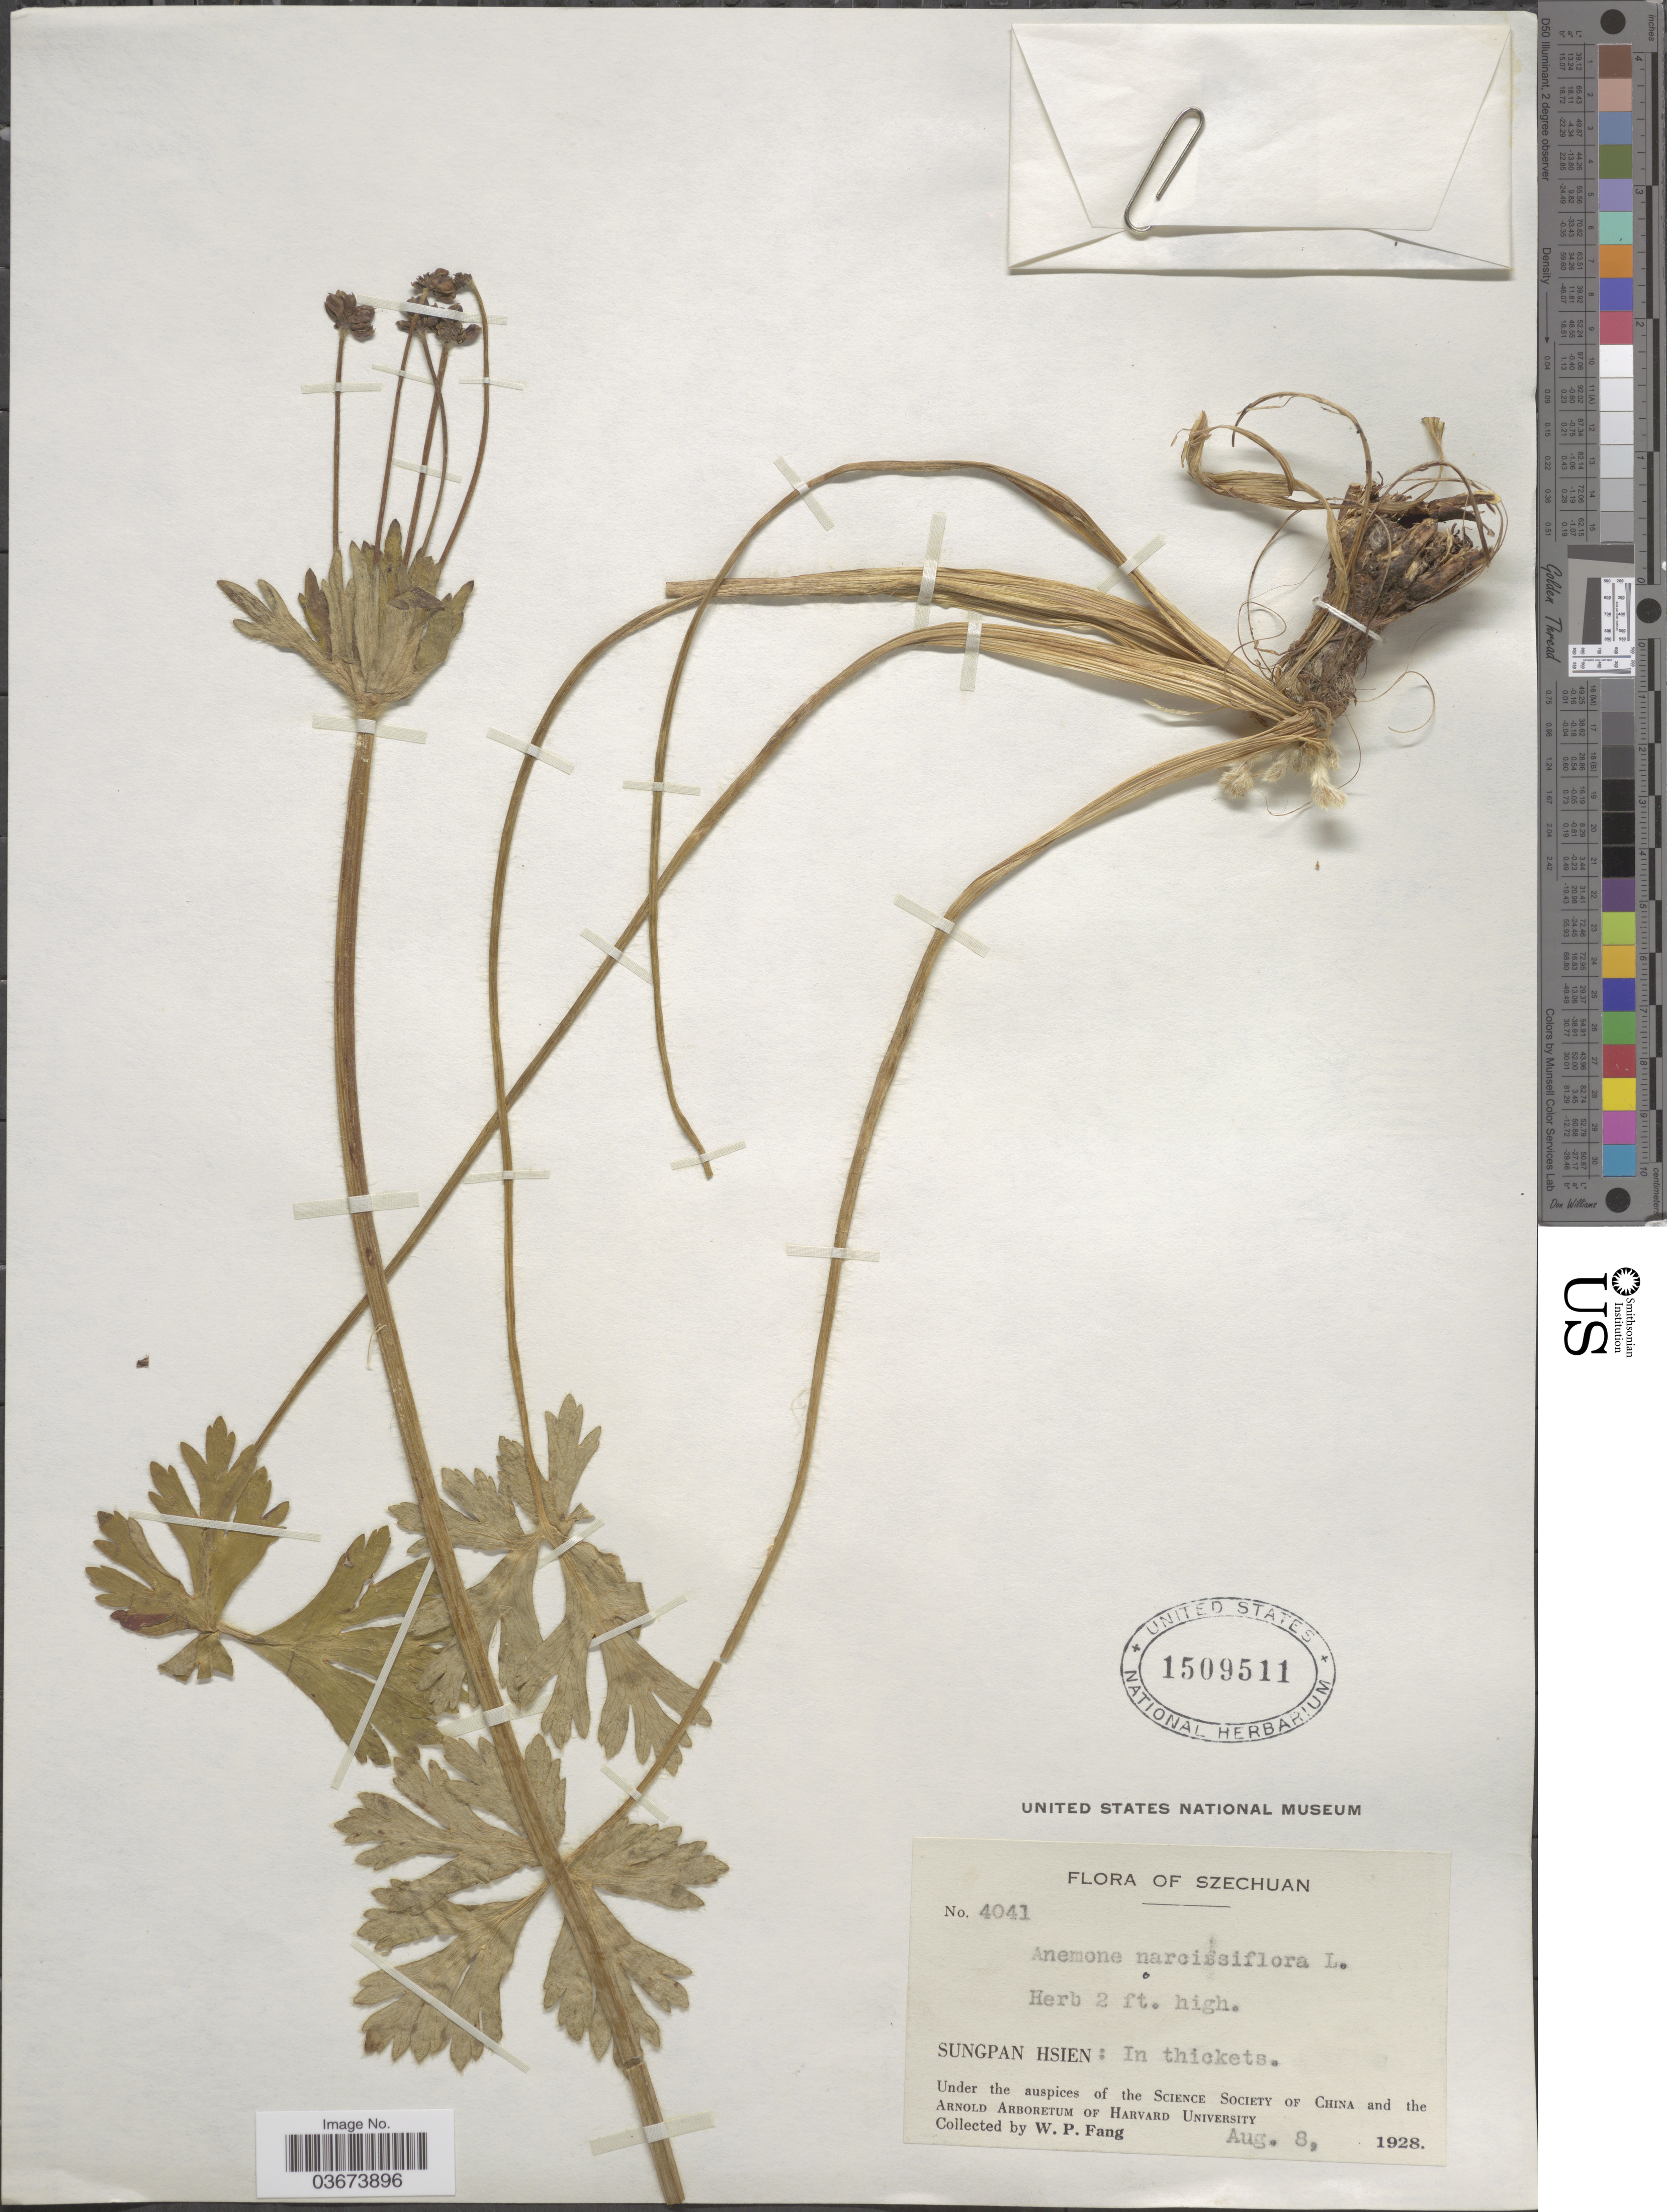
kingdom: Plantae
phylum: Tracheophyta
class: Magnoliopsida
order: Ranunculales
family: Ranunculaceae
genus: Anemone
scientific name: Anemone narcissiflora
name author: L.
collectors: W. P. Fang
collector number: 4041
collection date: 1928-08-08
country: China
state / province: Sichuan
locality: Szechuan. Sungpan Hsien.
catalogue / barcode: US 1509511